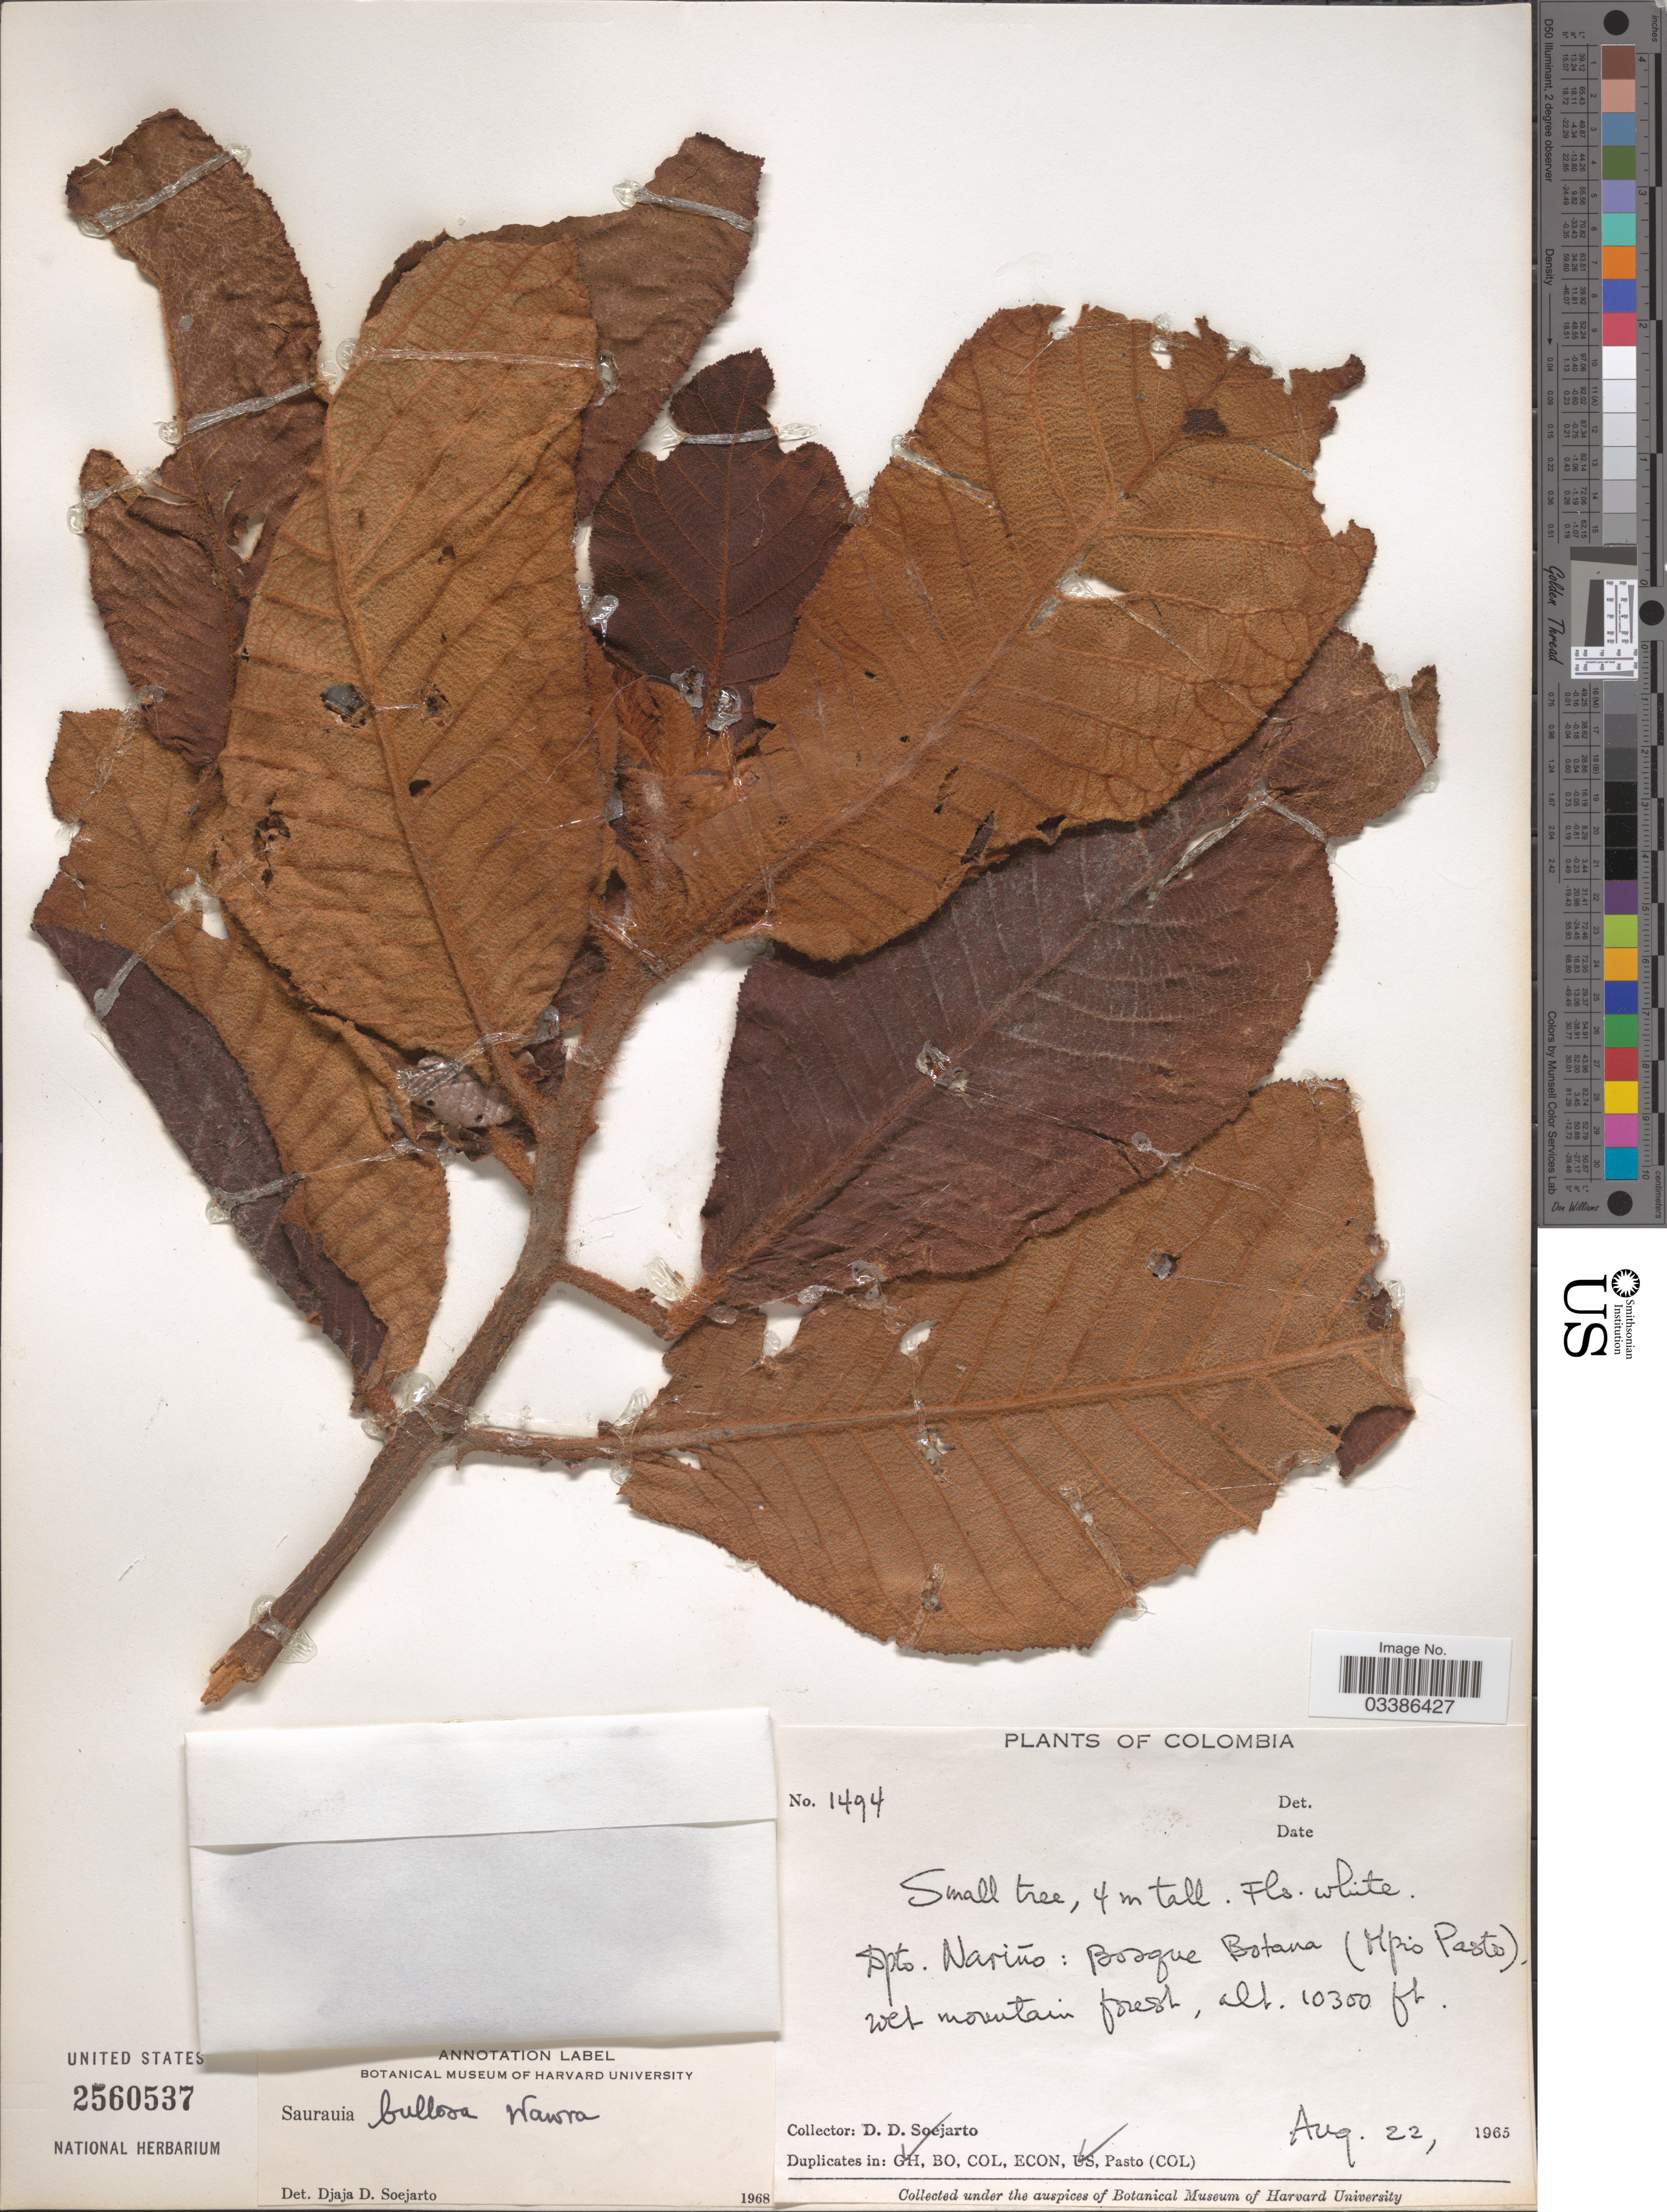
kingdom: Plantae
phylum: Tracheophyta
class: Magnoliopsida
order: Ericales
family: Actinidiaceae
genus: Saurauia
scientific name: Saurauia bullosa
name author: Wawra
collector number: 1494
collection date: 1965-08-22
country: Colombia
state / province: Nariño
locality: Dpto. Nariño: Bosque Botana (Mpio Pasto).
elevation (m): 3139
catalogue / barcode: US 2560537